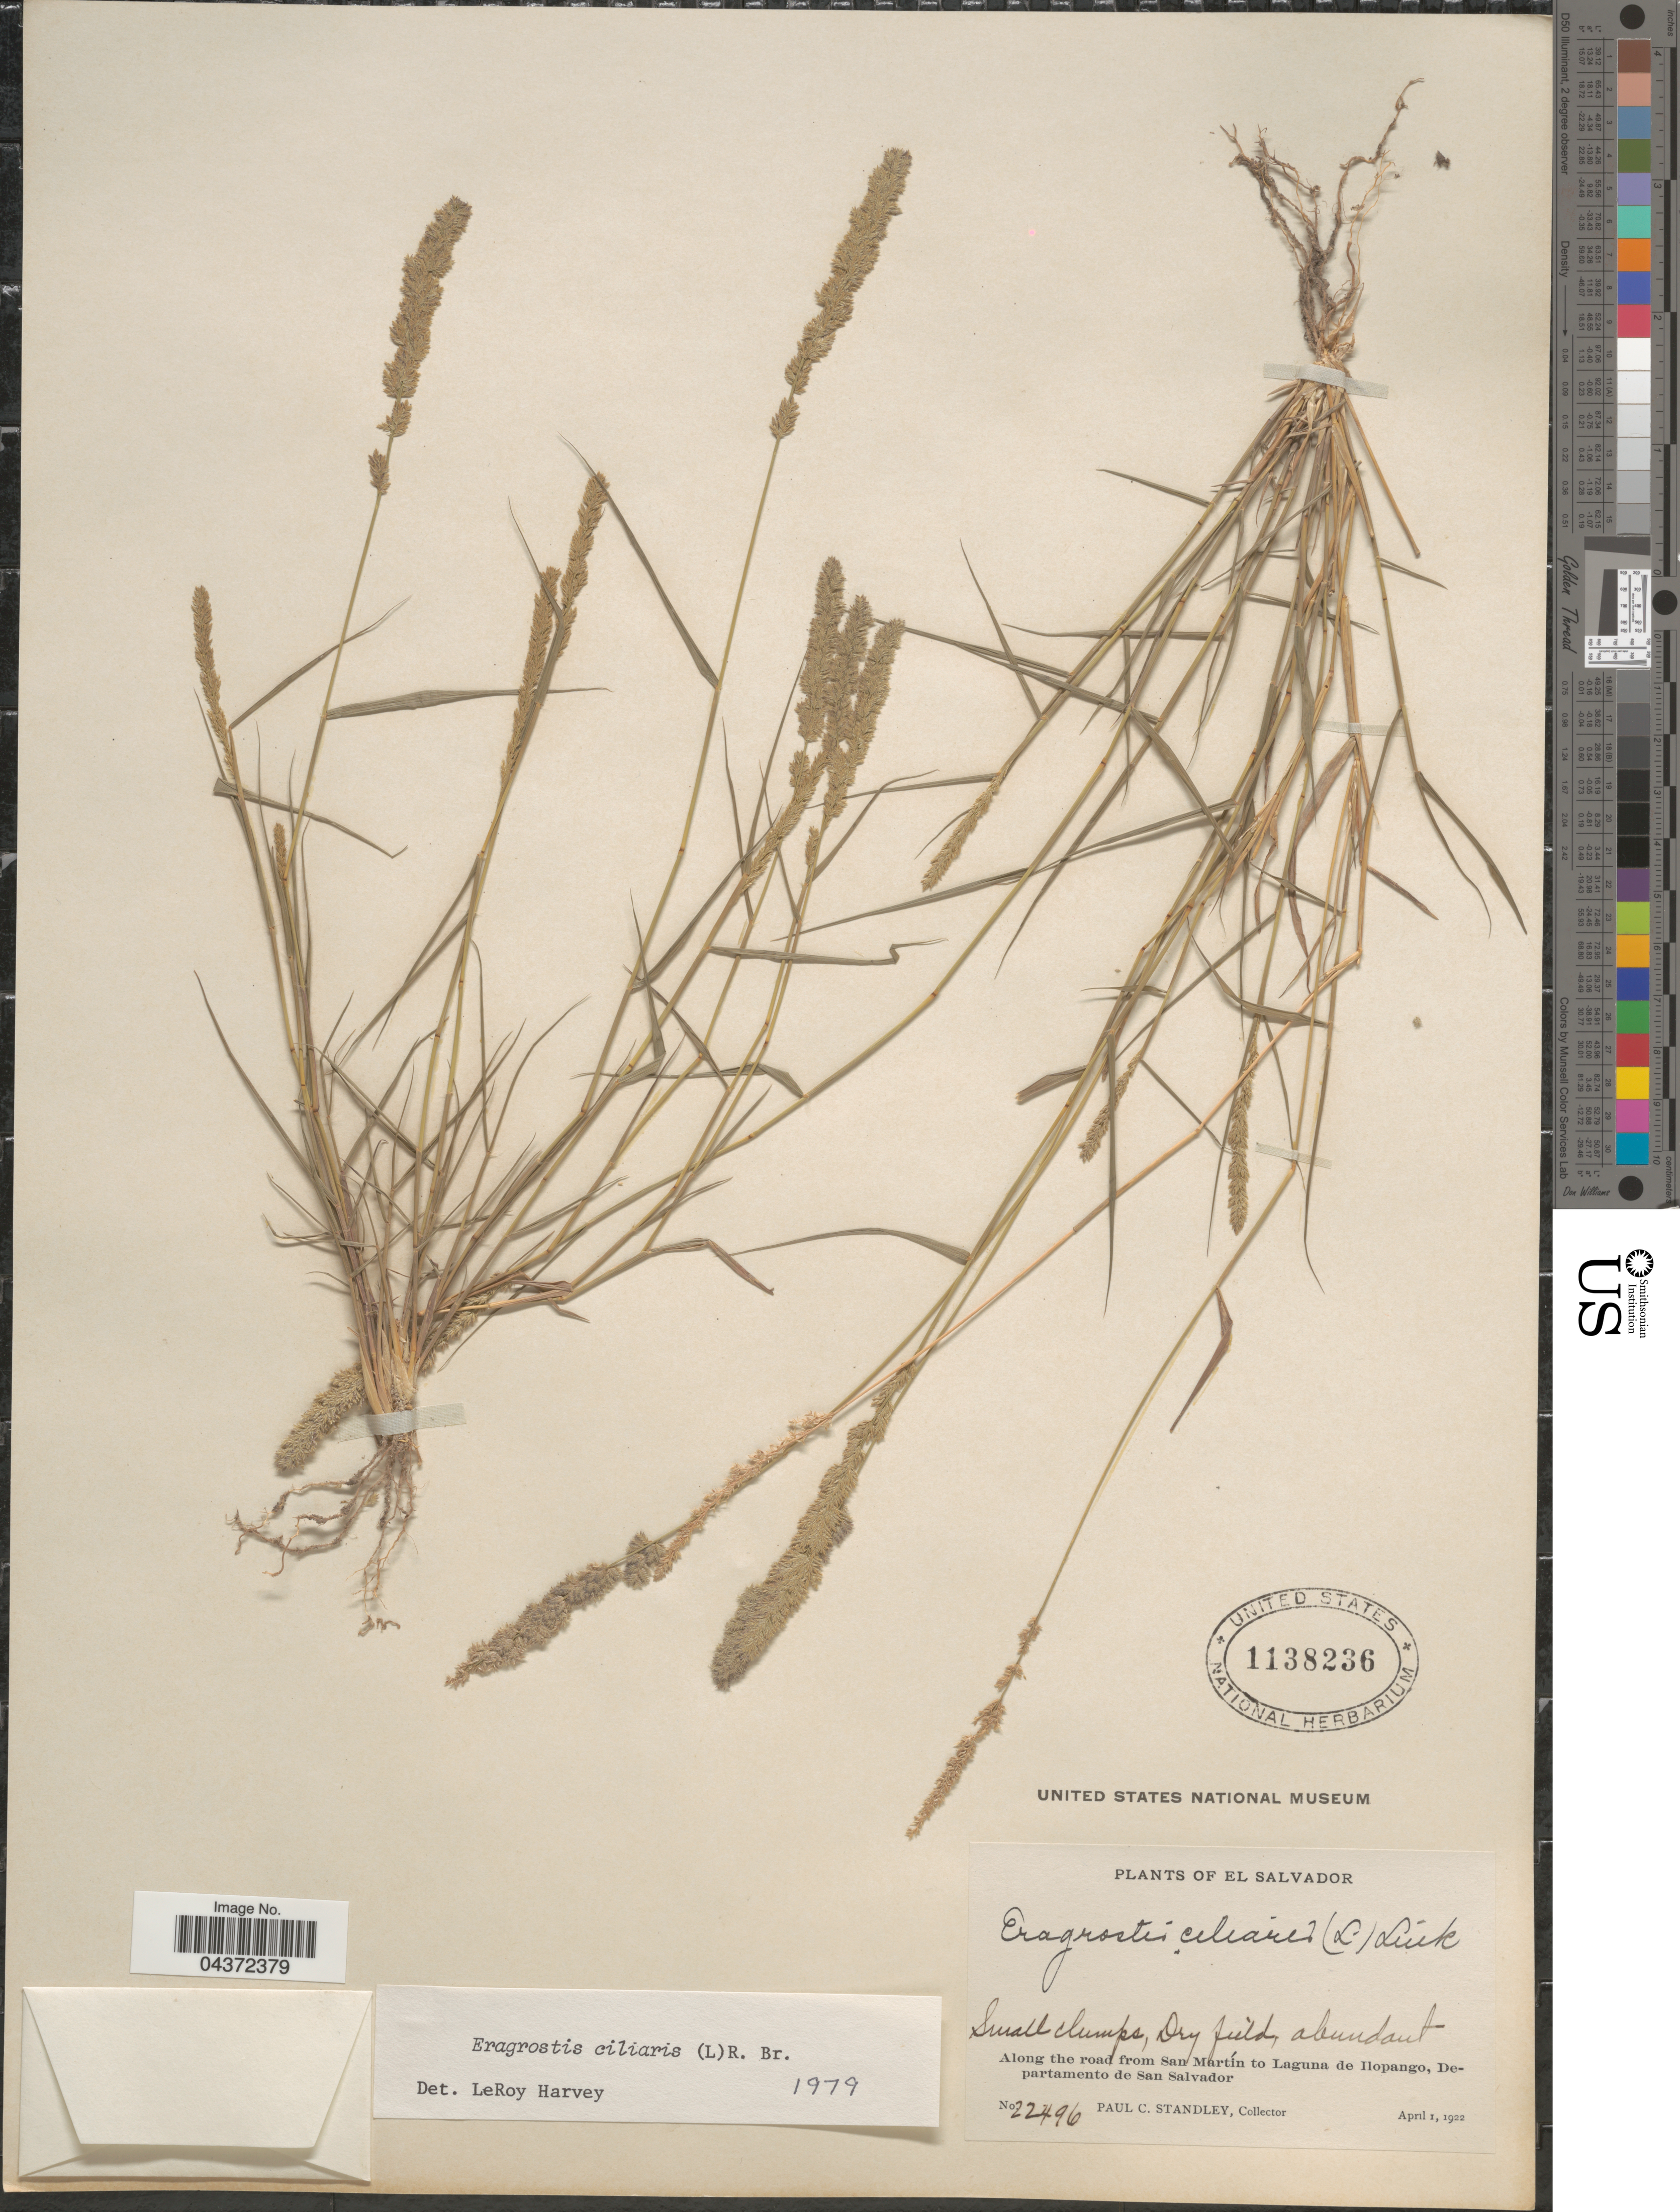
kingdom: Plantae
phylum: Tracheophyta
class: Liliopsida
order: Poales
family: Poaceae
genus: Eragrostis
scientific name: Eragrostis ciliaris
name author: (L.) R. Br.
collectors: P. C. Standley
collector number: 22496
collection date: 1922-04-01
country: El Salvador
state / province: San Salvador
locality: Along the road from San Martín to Laguna de Ilopango, Departamento de San Salvador.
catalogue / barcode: US 1138236